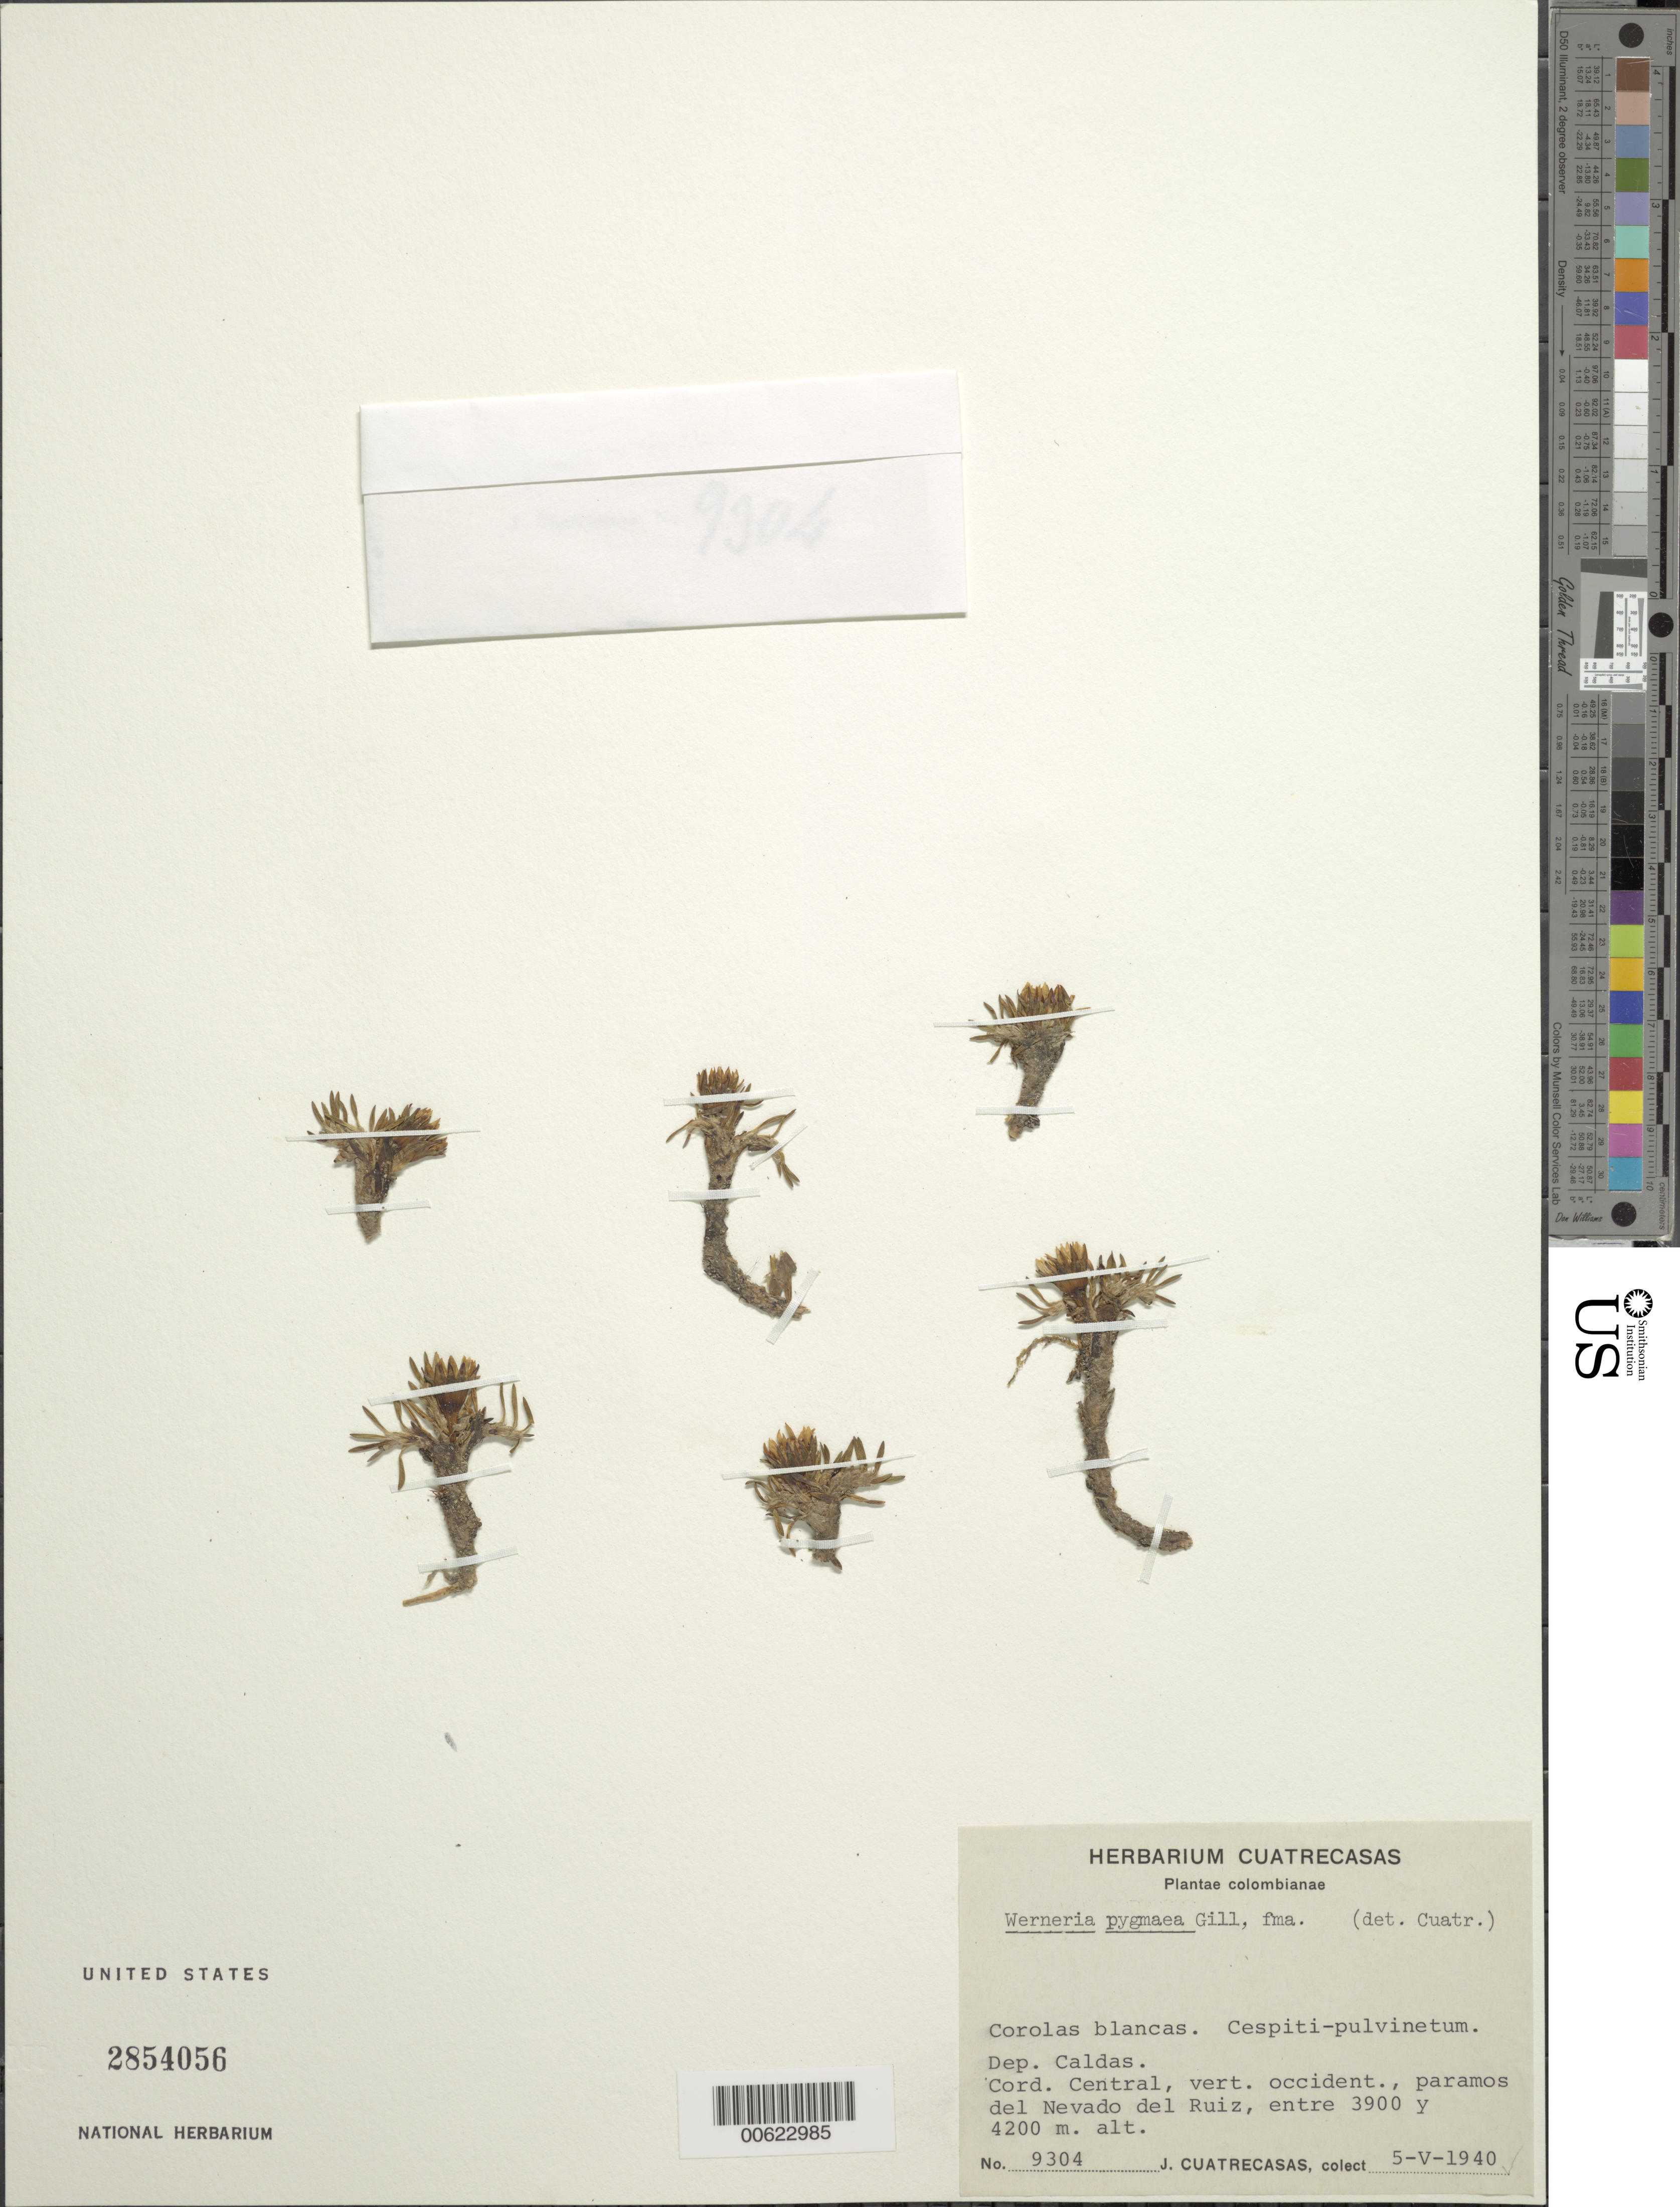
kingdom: Plantae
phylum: Tracheophyta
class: Magnoliopsida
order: Asterales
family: Asteraceae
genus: Werneria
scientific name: Werneria pygmaea complex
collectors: J. Cuatrecasas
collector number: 9304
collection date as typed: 5-May-40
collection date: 1940-05-05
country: Colombia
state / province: Caldas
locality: Cordillera Central, vert. occident., paramos del Nevado del Ruiz.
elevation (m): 3900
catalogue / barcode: US 2854056